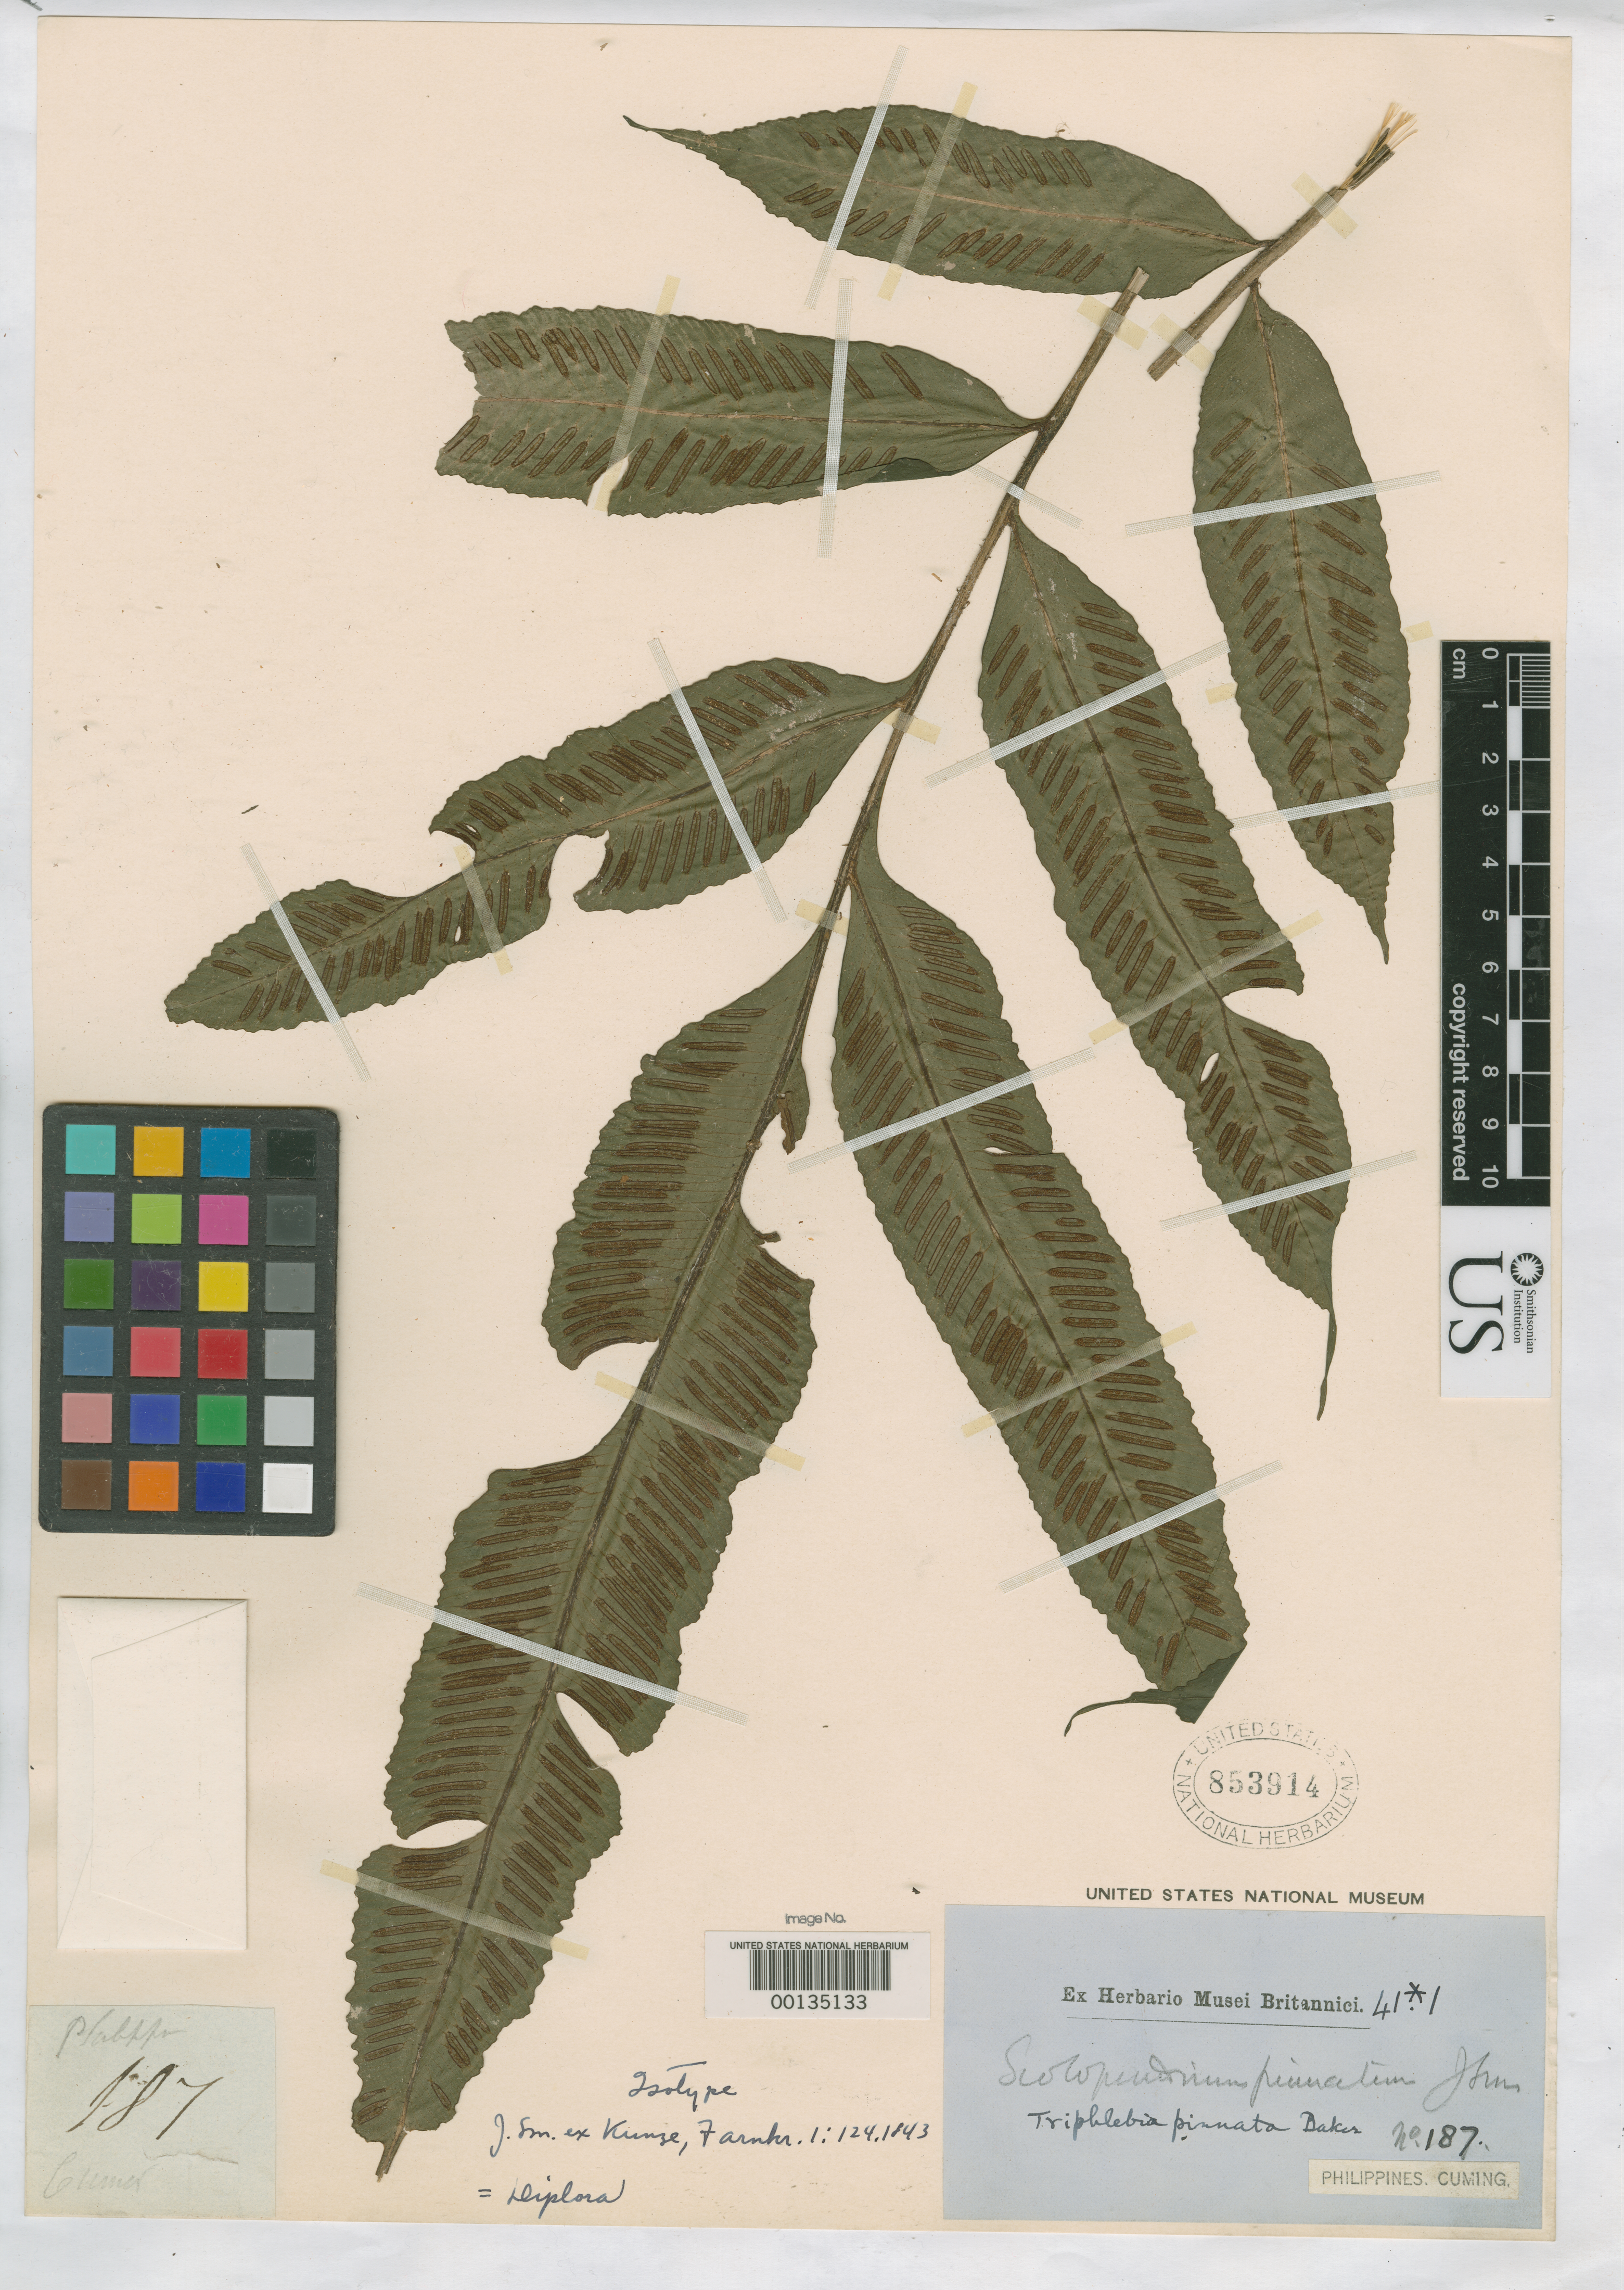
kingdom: Plantae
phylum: Tracheophyta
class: Polypodiopsida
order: Polypodiales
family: Aspleniaceae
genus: Scolopendrium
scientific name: Scolopendrium pinnatum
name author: J. Sm. ex Kunze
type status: Type Collection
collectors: H. Cuming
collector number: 187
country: Philippines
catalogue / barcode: US 853914